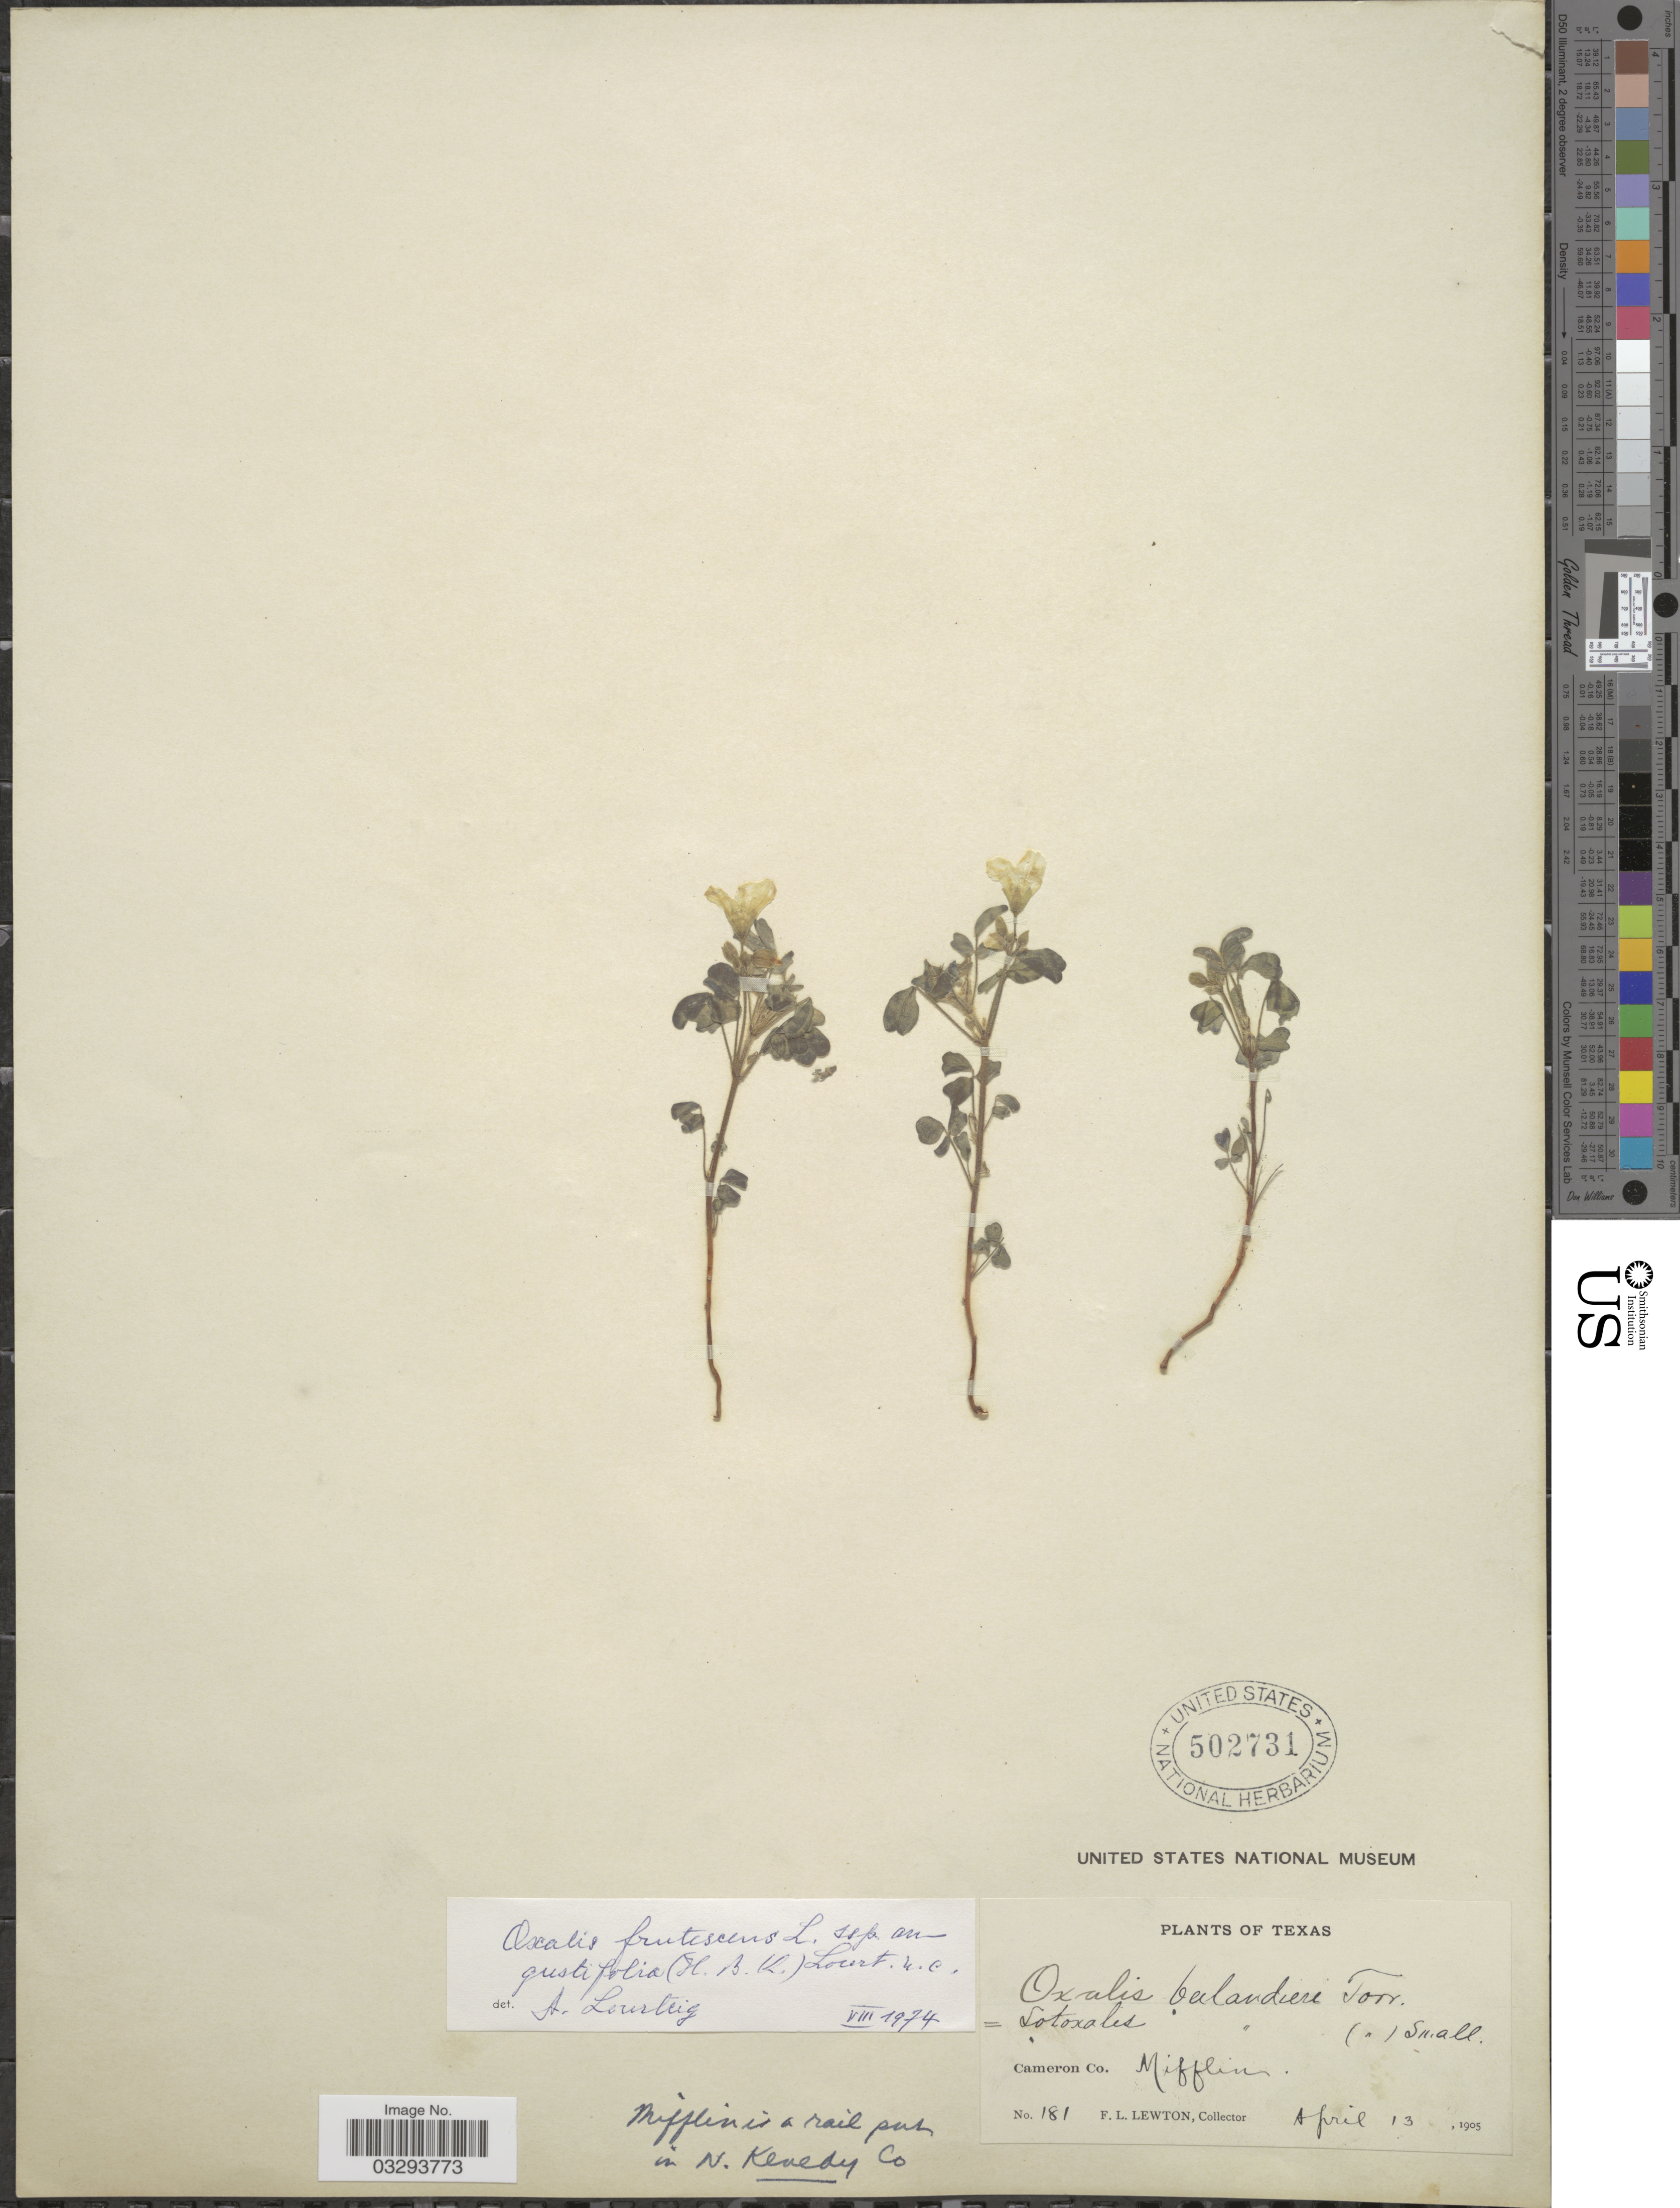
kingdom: Plantae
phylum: Tracheophyta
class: Magnoliopsida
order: Oxalidales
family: Oxalidaceae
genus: Oxalis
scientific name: Oxalis frutescens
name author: L.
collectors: F. L. Lewton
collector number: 181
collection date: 1905-04-13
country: United States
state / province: Texas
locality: Cameron Co. Mifflin a rail path in N. Kenedy Co.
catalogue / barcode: US 502731